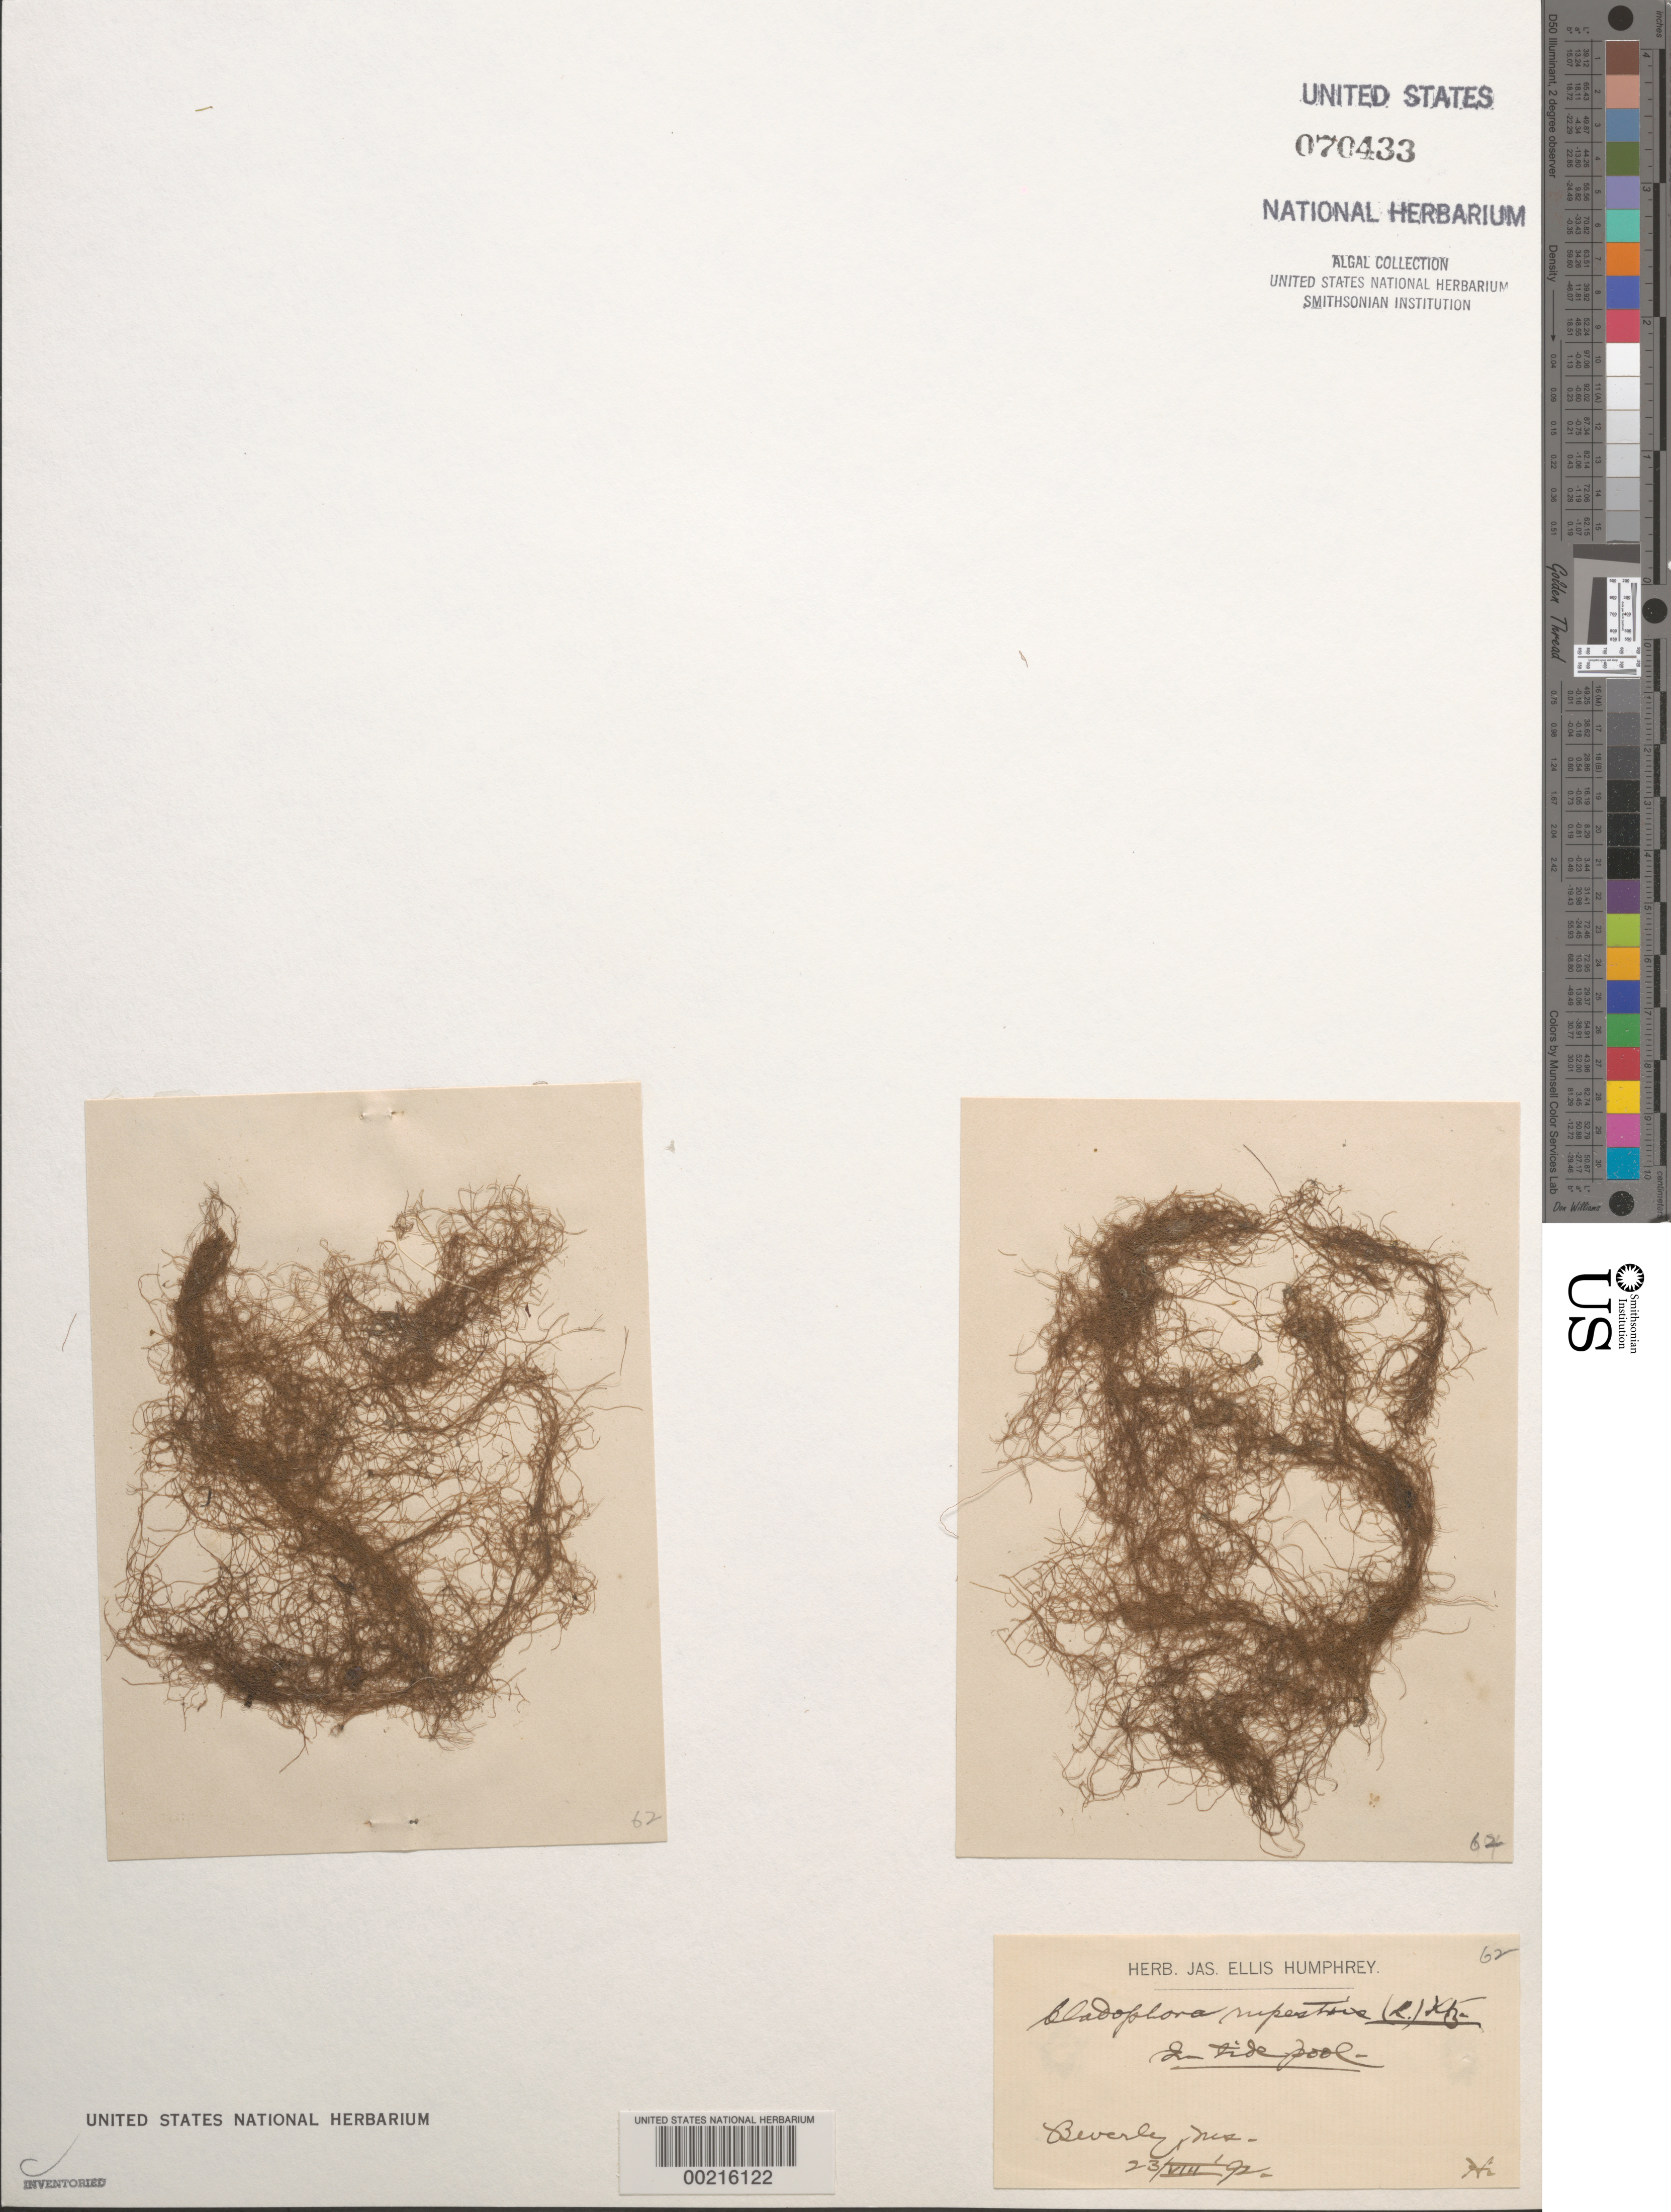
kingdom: Plantae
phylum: Chlorophyta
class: Ulvophyceae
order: Cladophorales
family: Cladophoraceae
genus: Cladophora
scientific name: Cladophora rupestris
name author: (Roth) Kütz.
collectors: J. Humphrey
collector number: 62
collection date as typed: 23 Aug 1892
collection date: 1892-08-23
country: United States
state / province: Massachusetts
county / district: Essex County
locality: Beverly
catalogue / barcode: US 70433